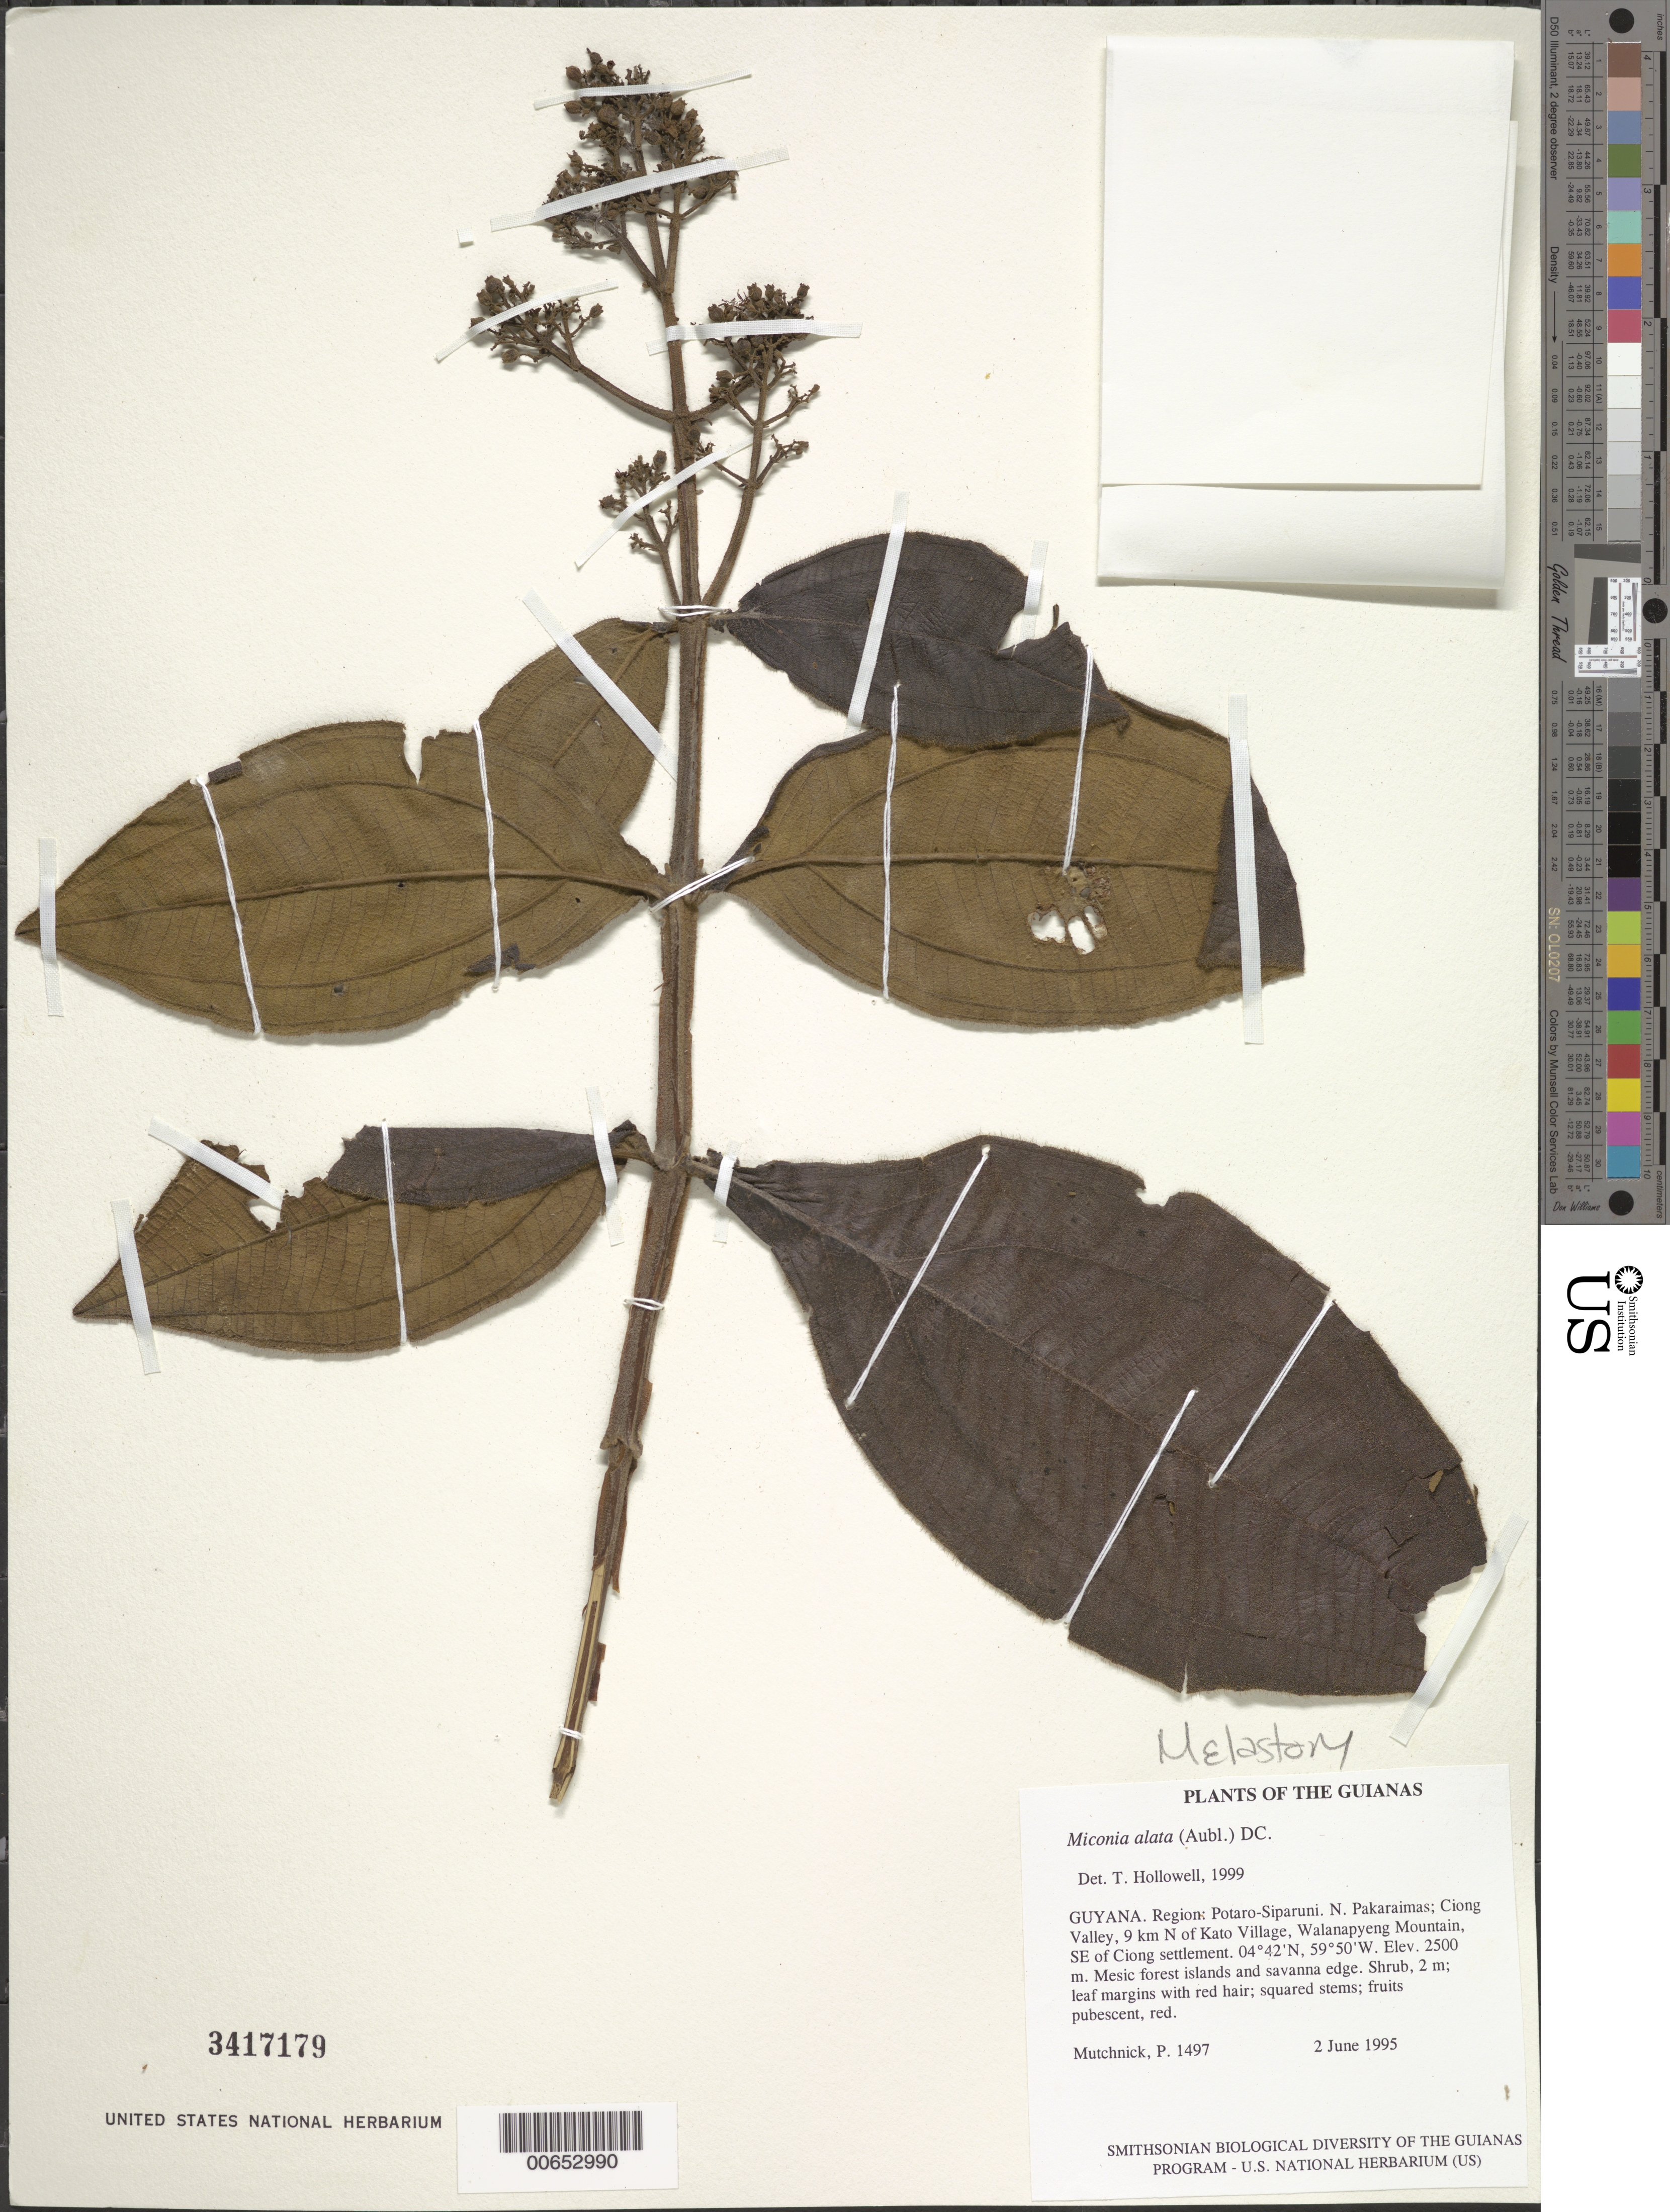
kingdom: Plantae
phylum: Tracheophyta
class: Magnoliopsida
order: Myrtales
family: Melastomataceae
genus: Miconia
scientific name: Miconia alata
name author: (Aubl.) DC.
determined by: Hollowell, T. H., (BOT), Smithsonian Institution - National Museum of Natural History (UNITED STATES)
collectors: P. Mutchnick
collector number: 1497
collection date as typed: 2 June 1995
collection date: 1995-06-02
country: Guyana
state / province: Potaro-Siparuni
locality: N. Pakaraimas; Ciong Valley, 9 km N of Kato Village, Walanapyeng Mountain, SE of Ciong settlement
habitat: Mesic forest islands and savanna edge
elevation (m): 2500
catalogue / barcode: US 3417179